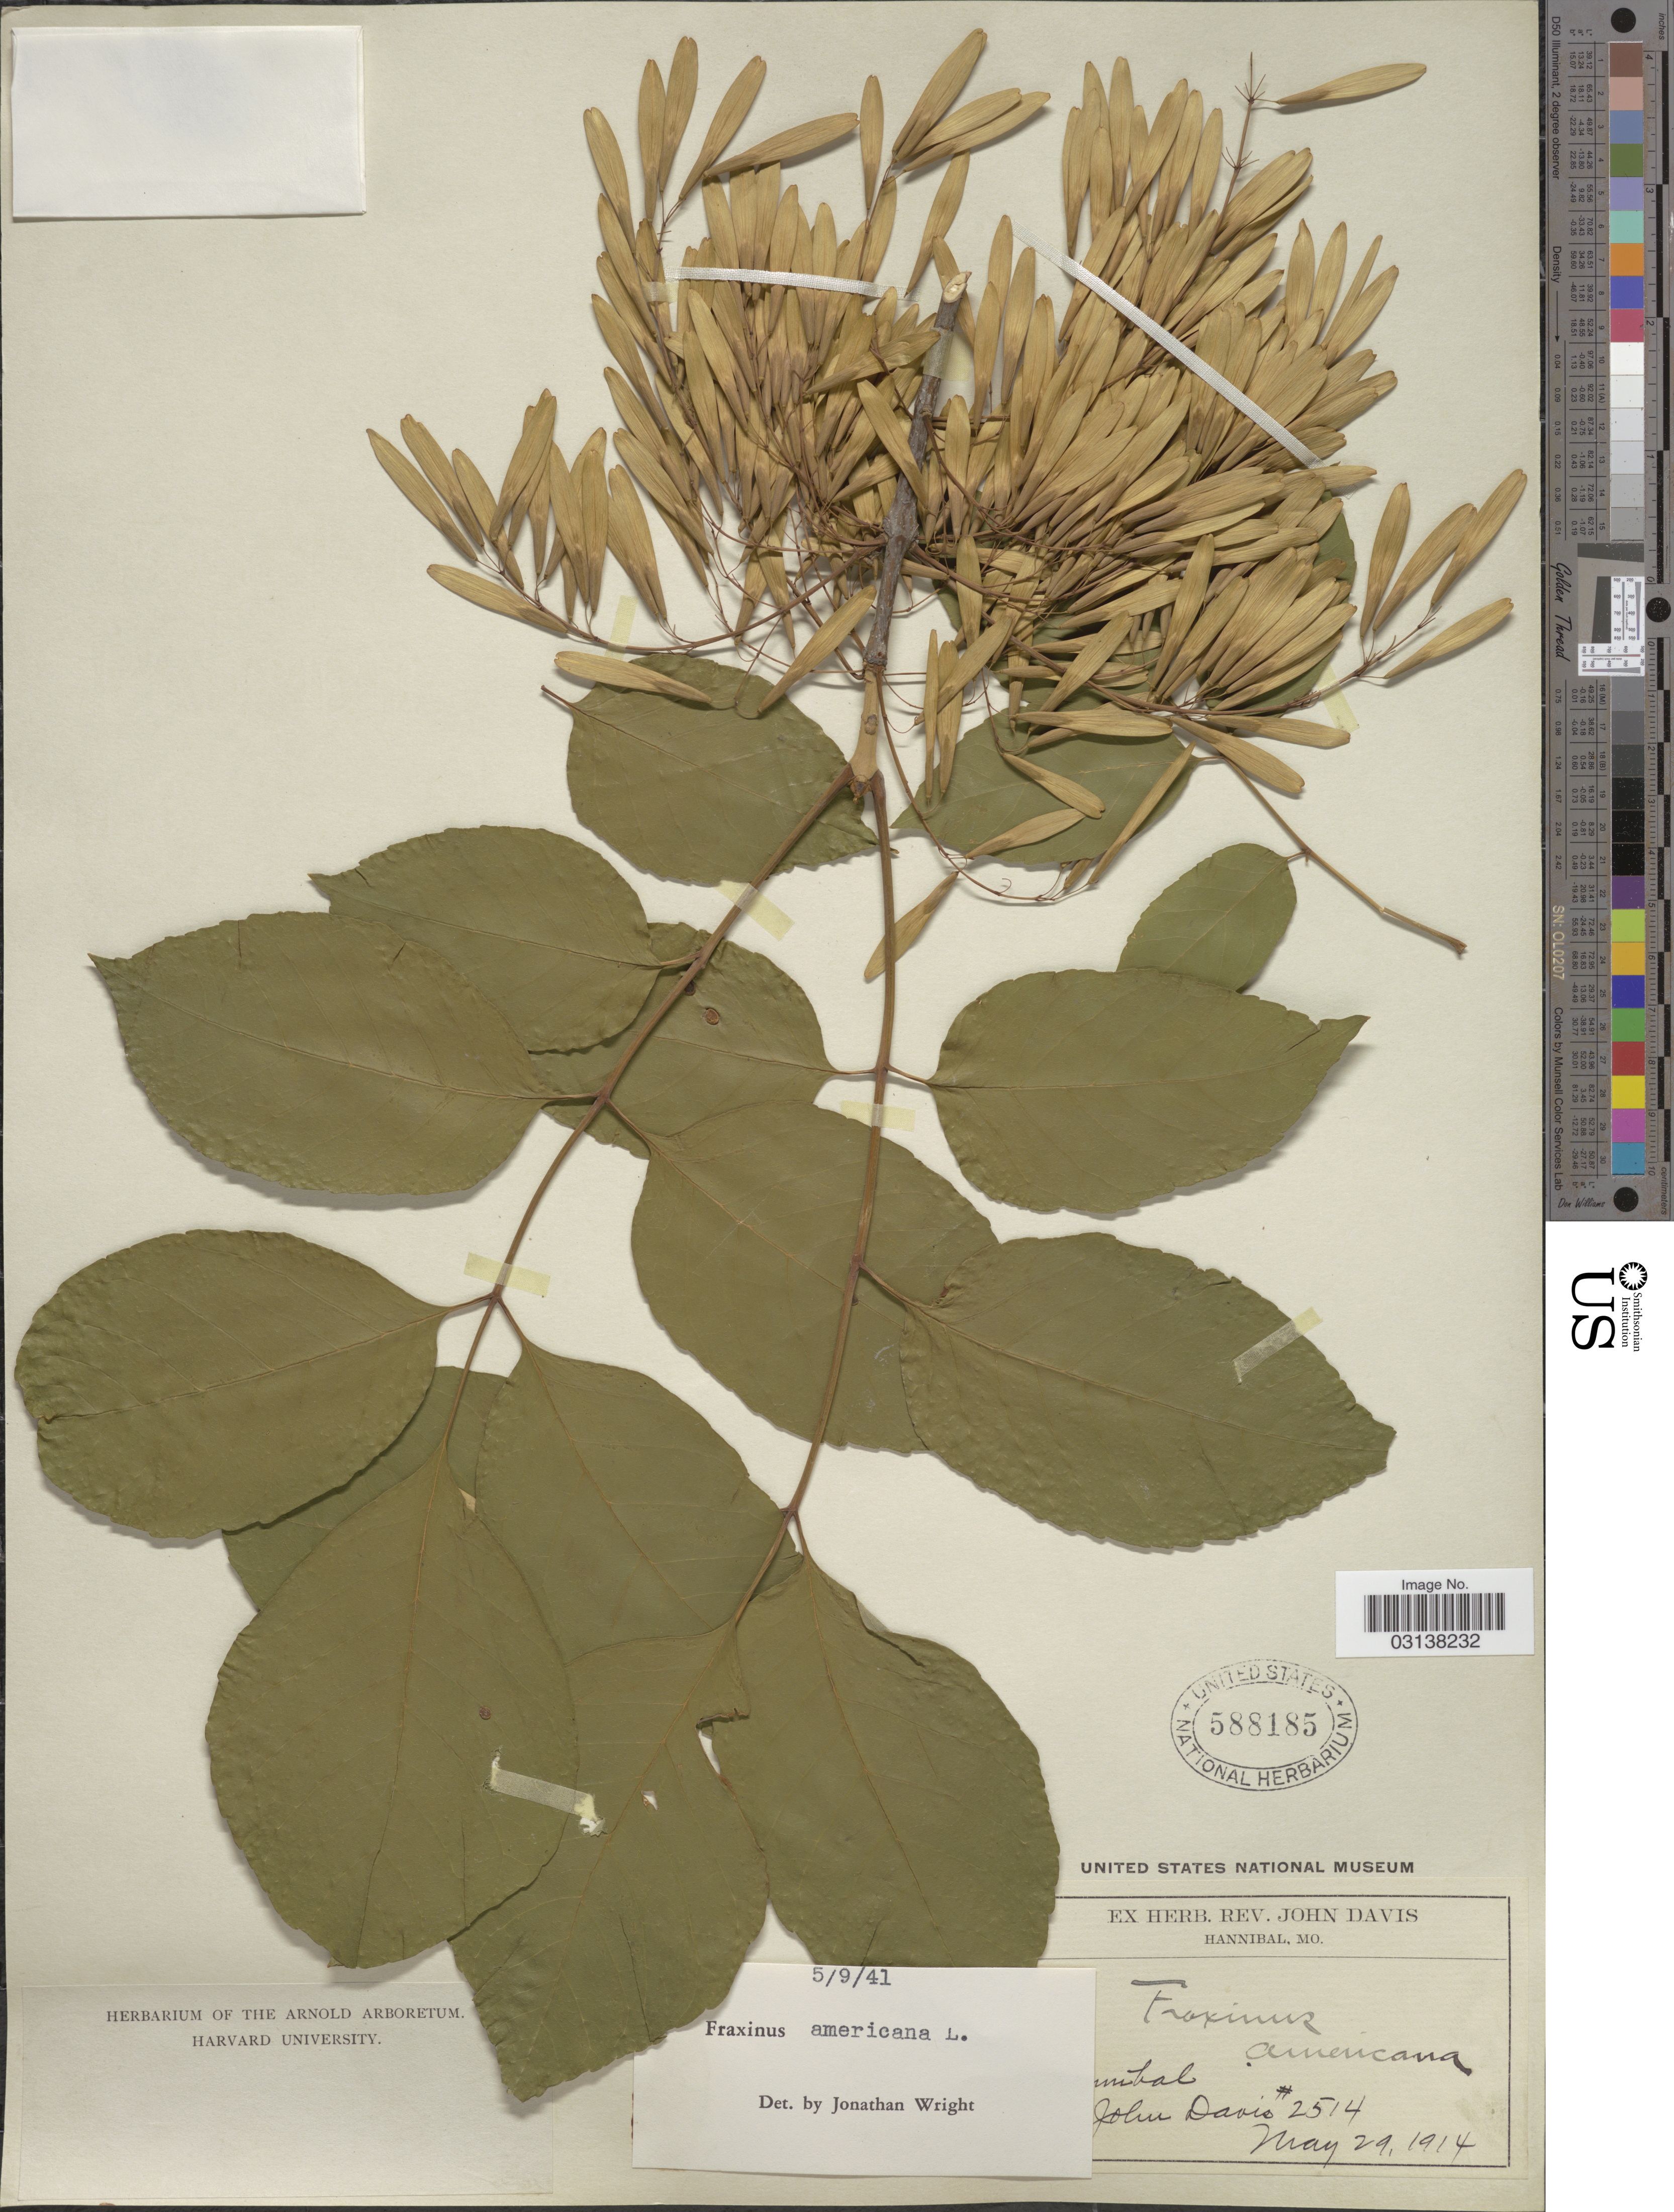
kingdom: Plantae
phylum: Tracheophyta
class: Magnoliopsida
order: Lamiales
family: Oleaceae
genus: Fraxinus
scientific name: Fraxinus americana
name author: L.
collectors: J. Davis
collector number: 2514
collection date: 1914-05-29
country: United States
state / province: Missouri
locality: Hannibal.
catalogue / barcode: US 588185